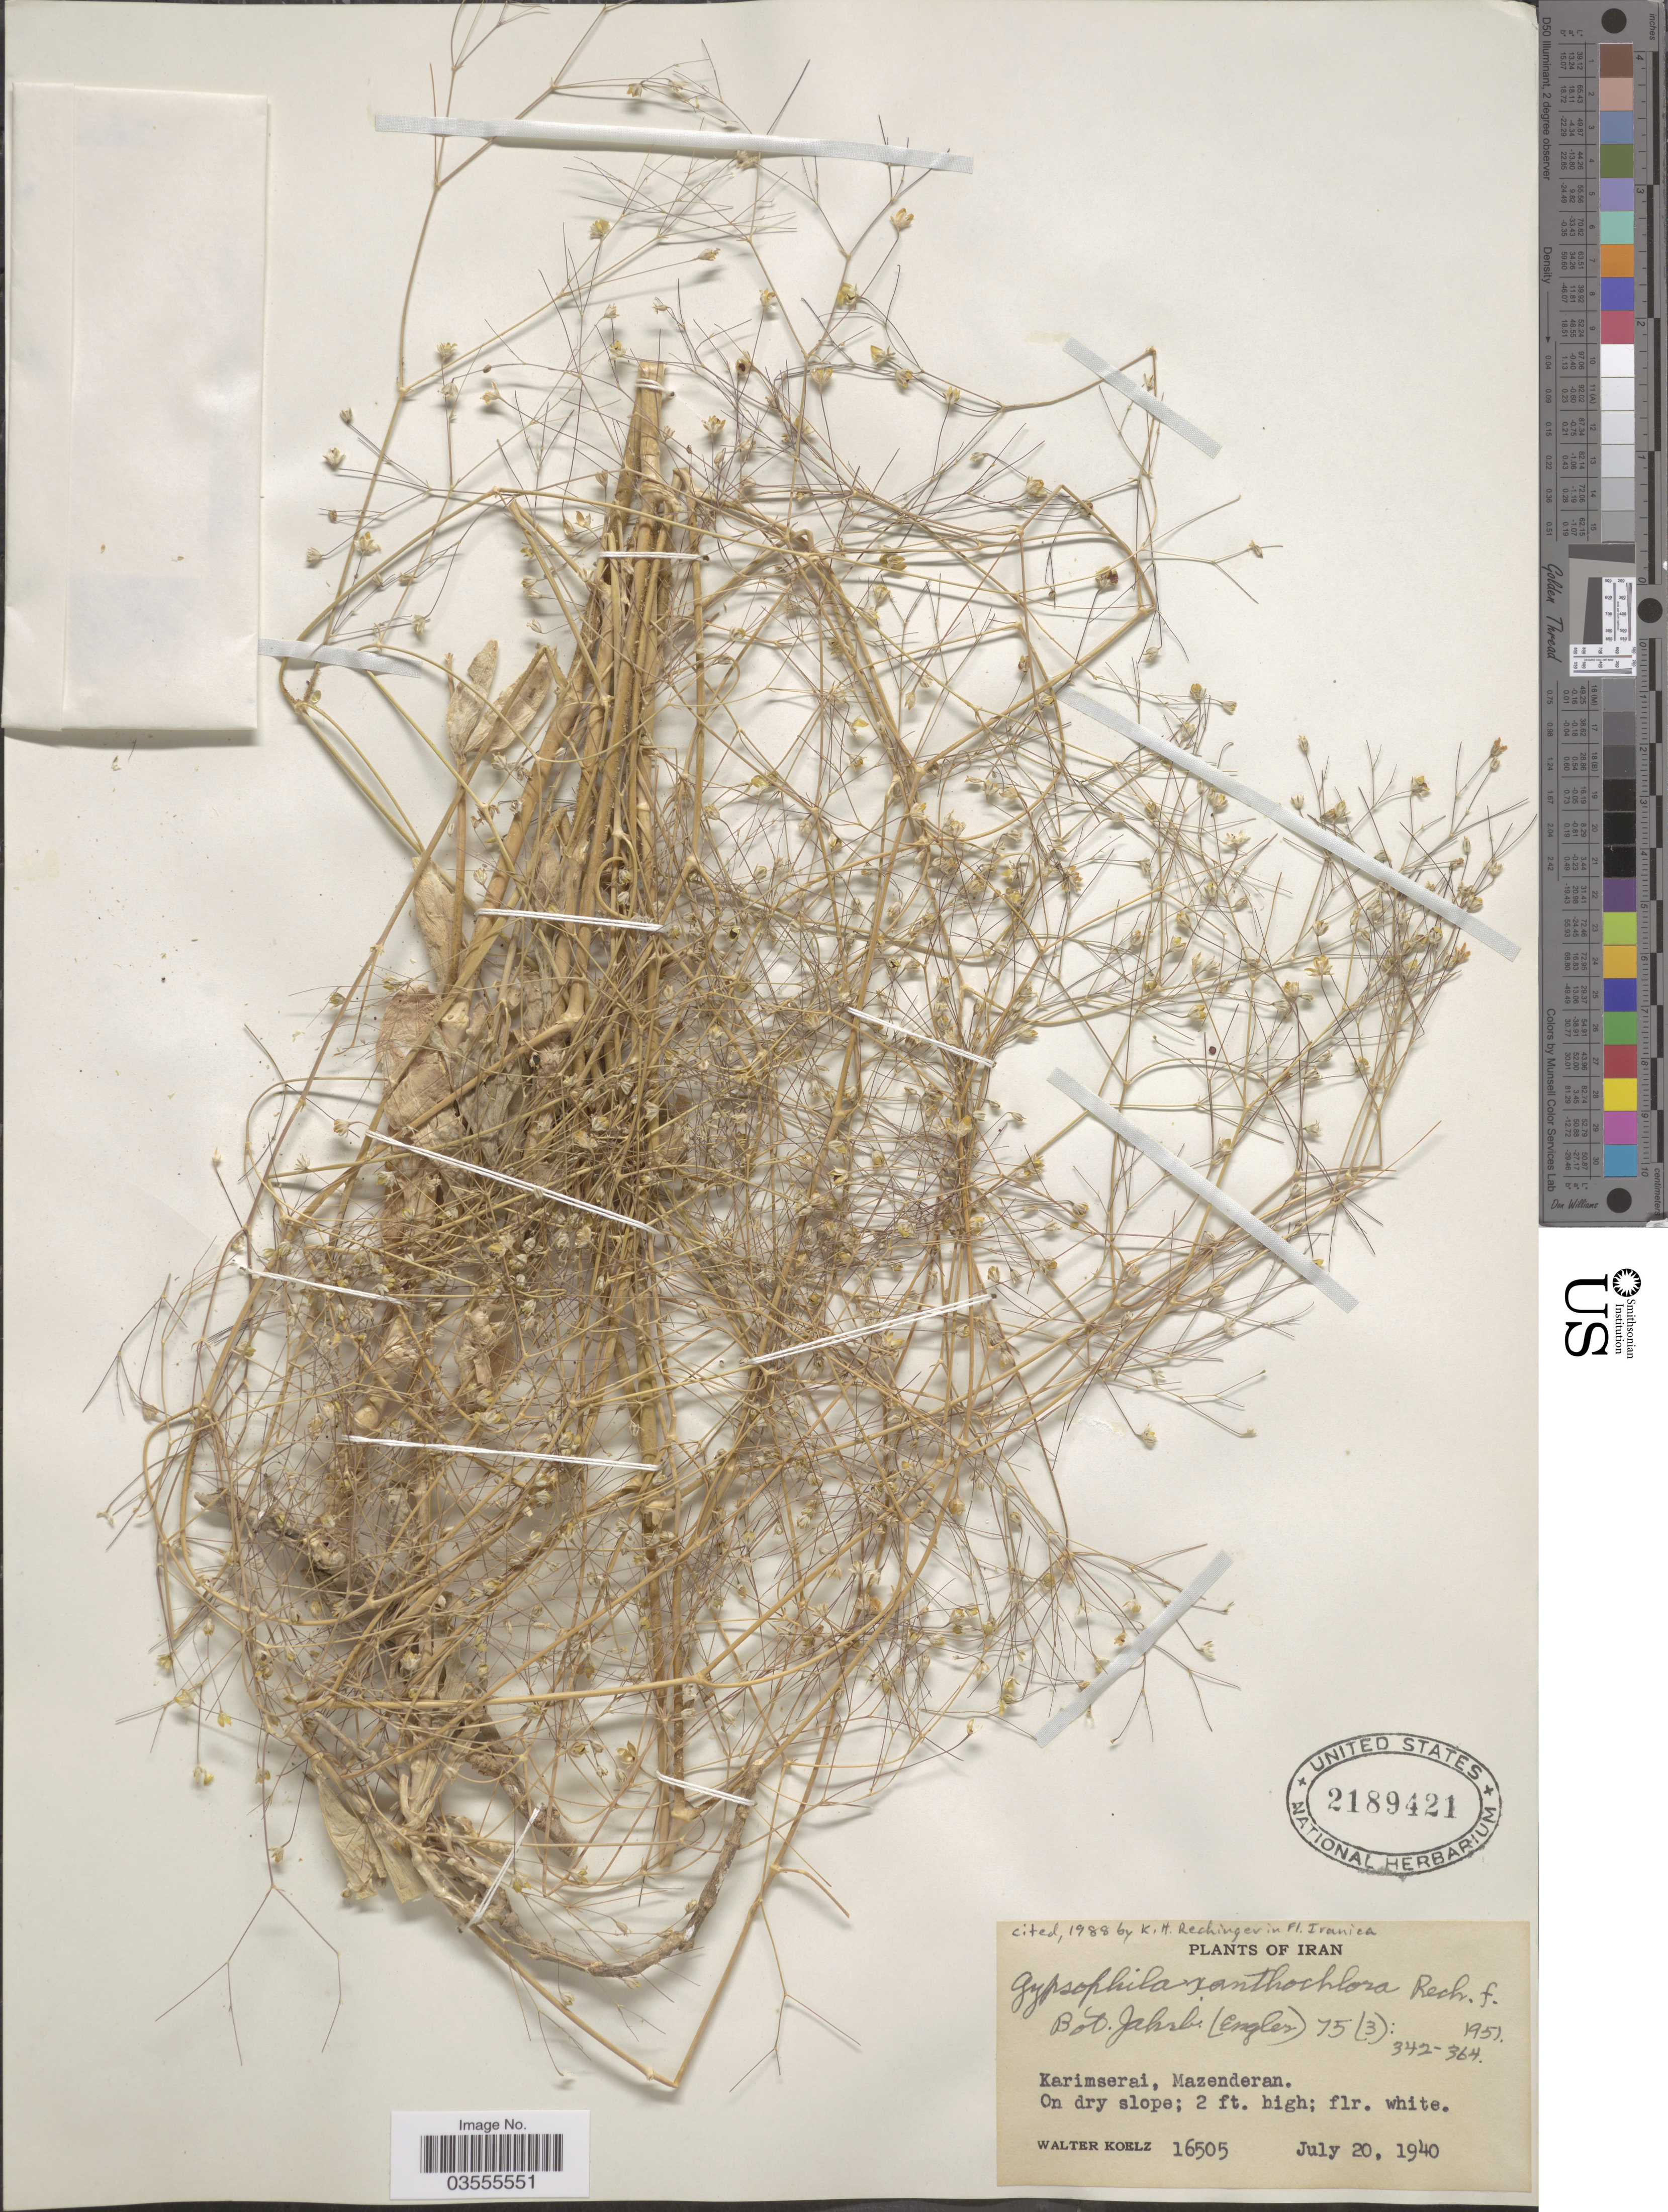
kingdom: Plantae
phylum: Tracheophyta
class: Magnoliopsida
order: Caryophyllales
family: Caryophyllaceae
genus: Gypsophila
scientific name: Gypsophila xanthochlora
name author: Rech. f.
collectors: W. N. Koelz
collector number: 16505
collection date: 1940-07-20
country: Iran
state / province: Mazandaran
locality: Karimserai, Mazenderan.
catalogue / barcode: US 2189421